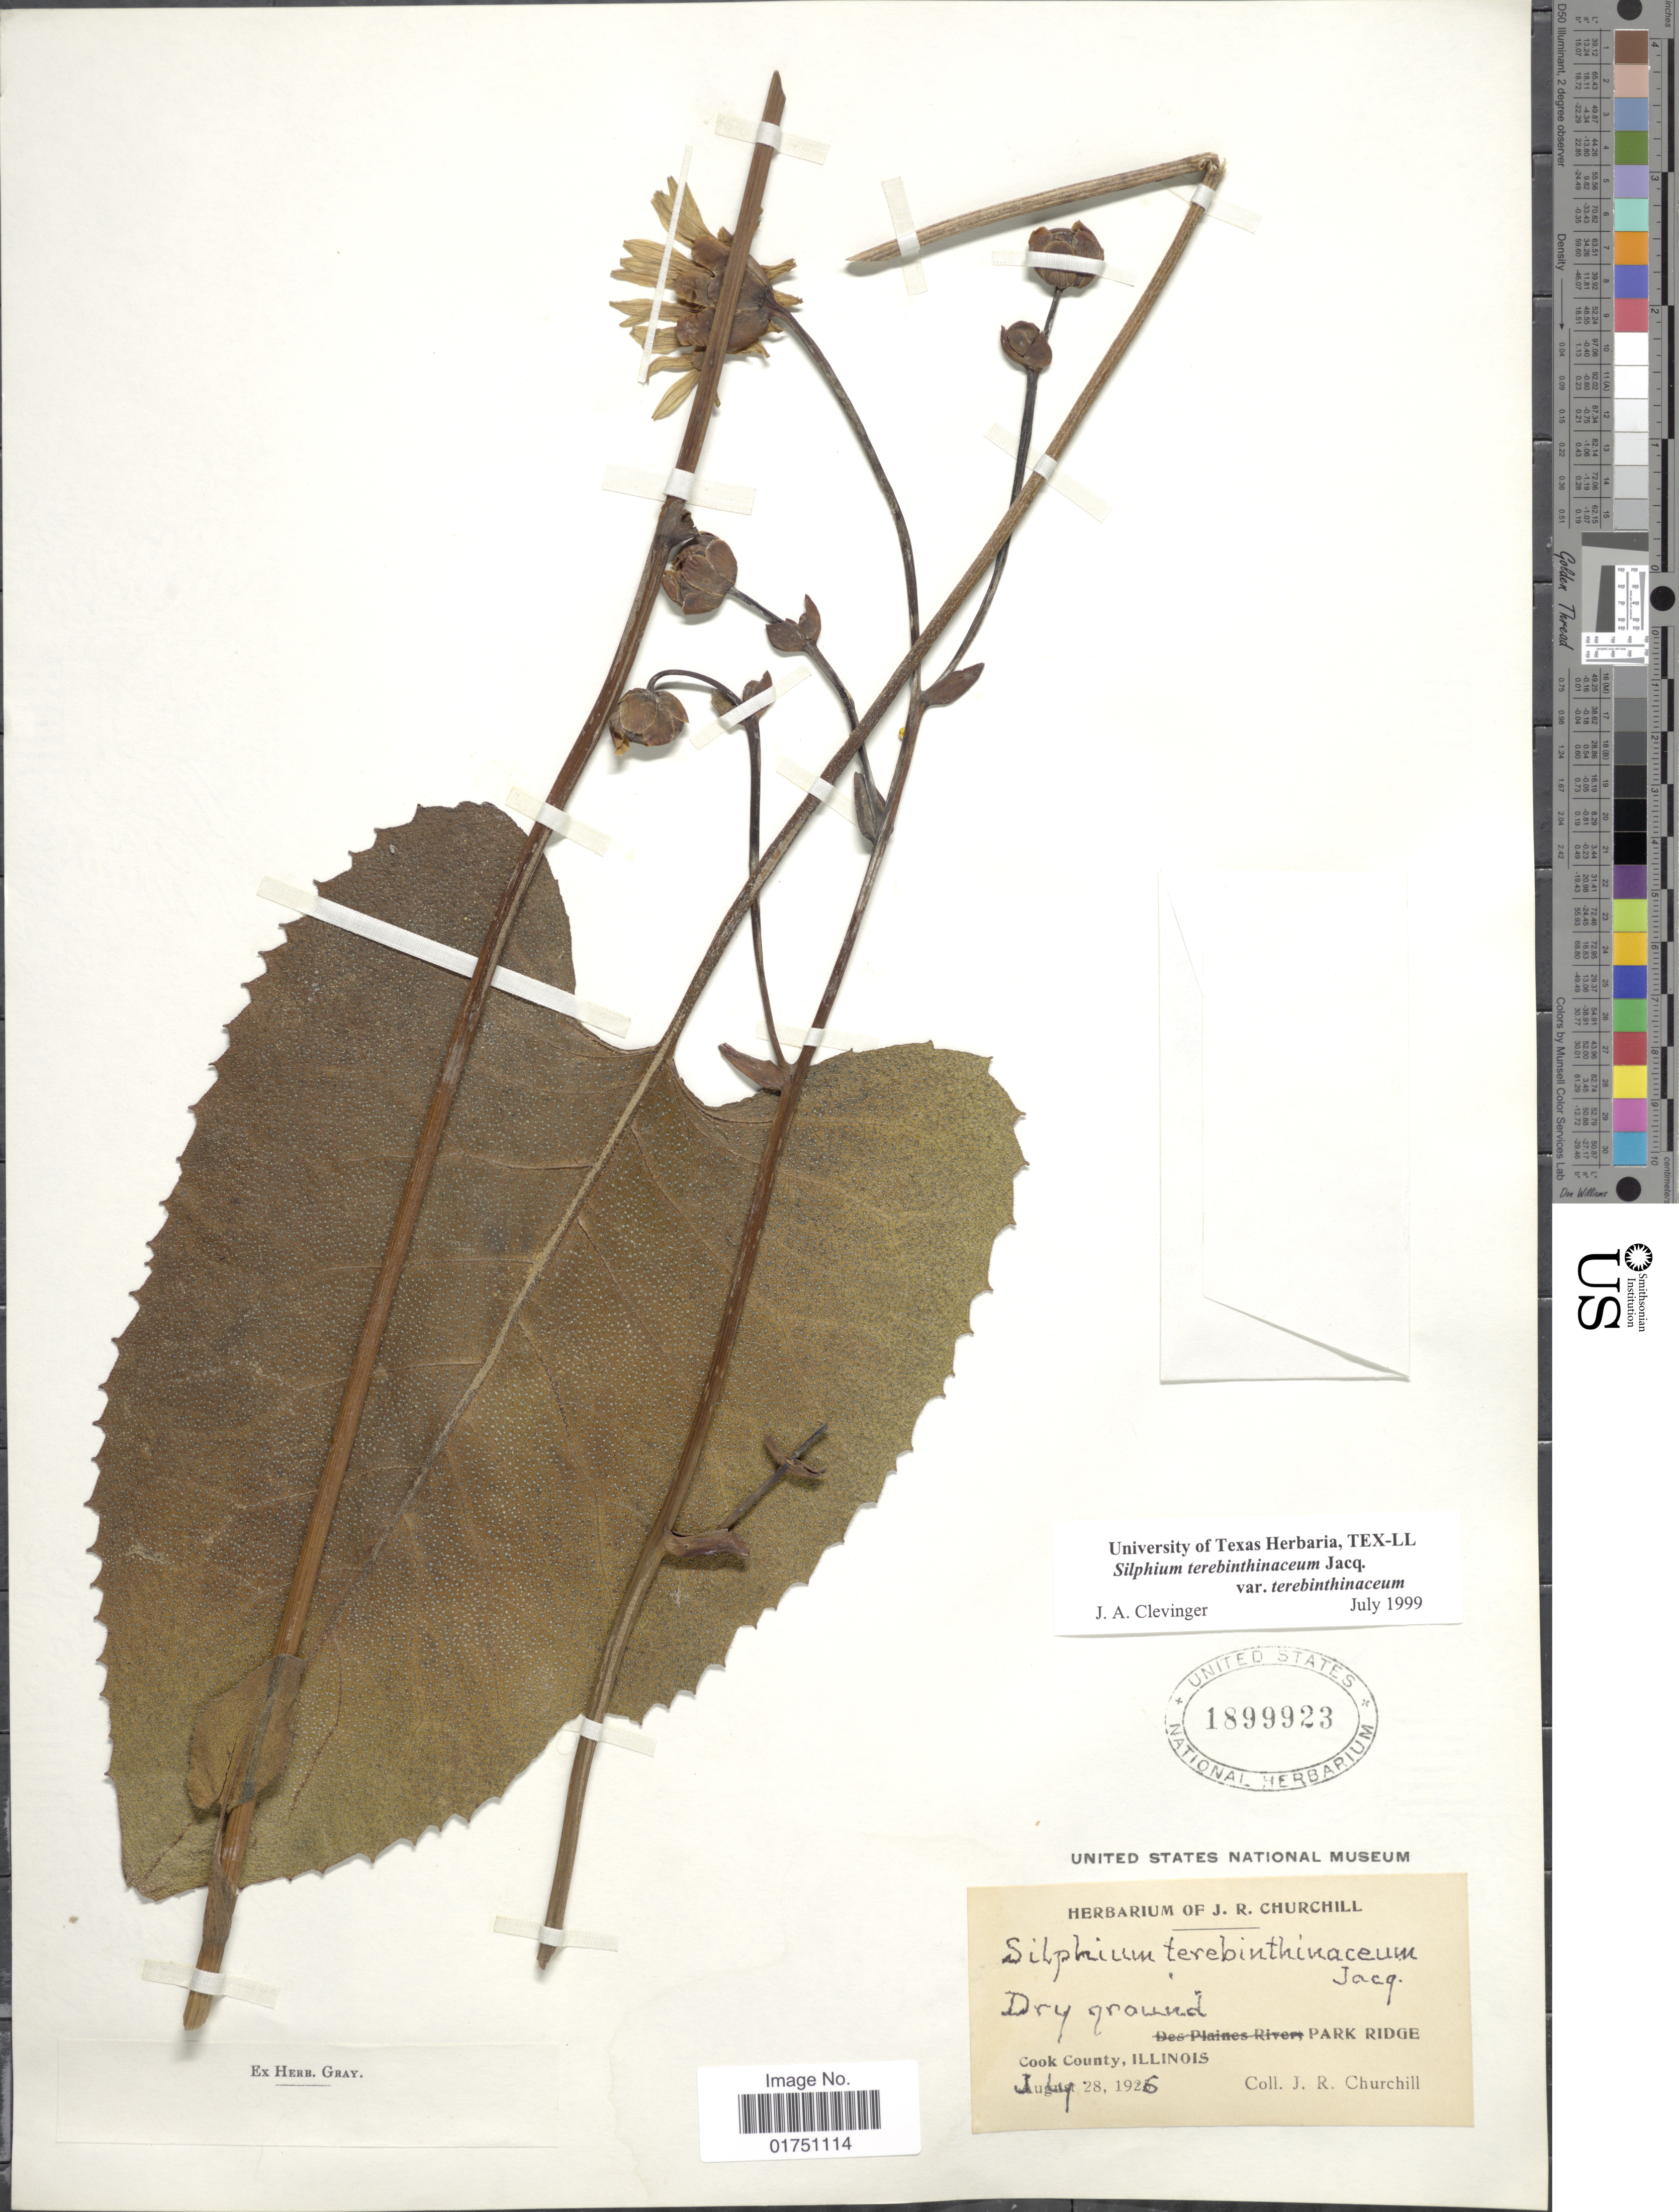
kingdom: Plantae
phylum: Tracheophyta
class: Magnoliopsida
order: Asterales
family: Asteraceae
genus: Silphium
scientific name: Silphium terebinthinaceum var. terebinthinaceum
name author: Jacq.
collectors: J. Churchill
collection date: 1926-07-28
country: United States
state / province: Illinois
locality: Dry ground, Park Ridge, Cook County, Illinois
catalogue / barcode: US 1899923